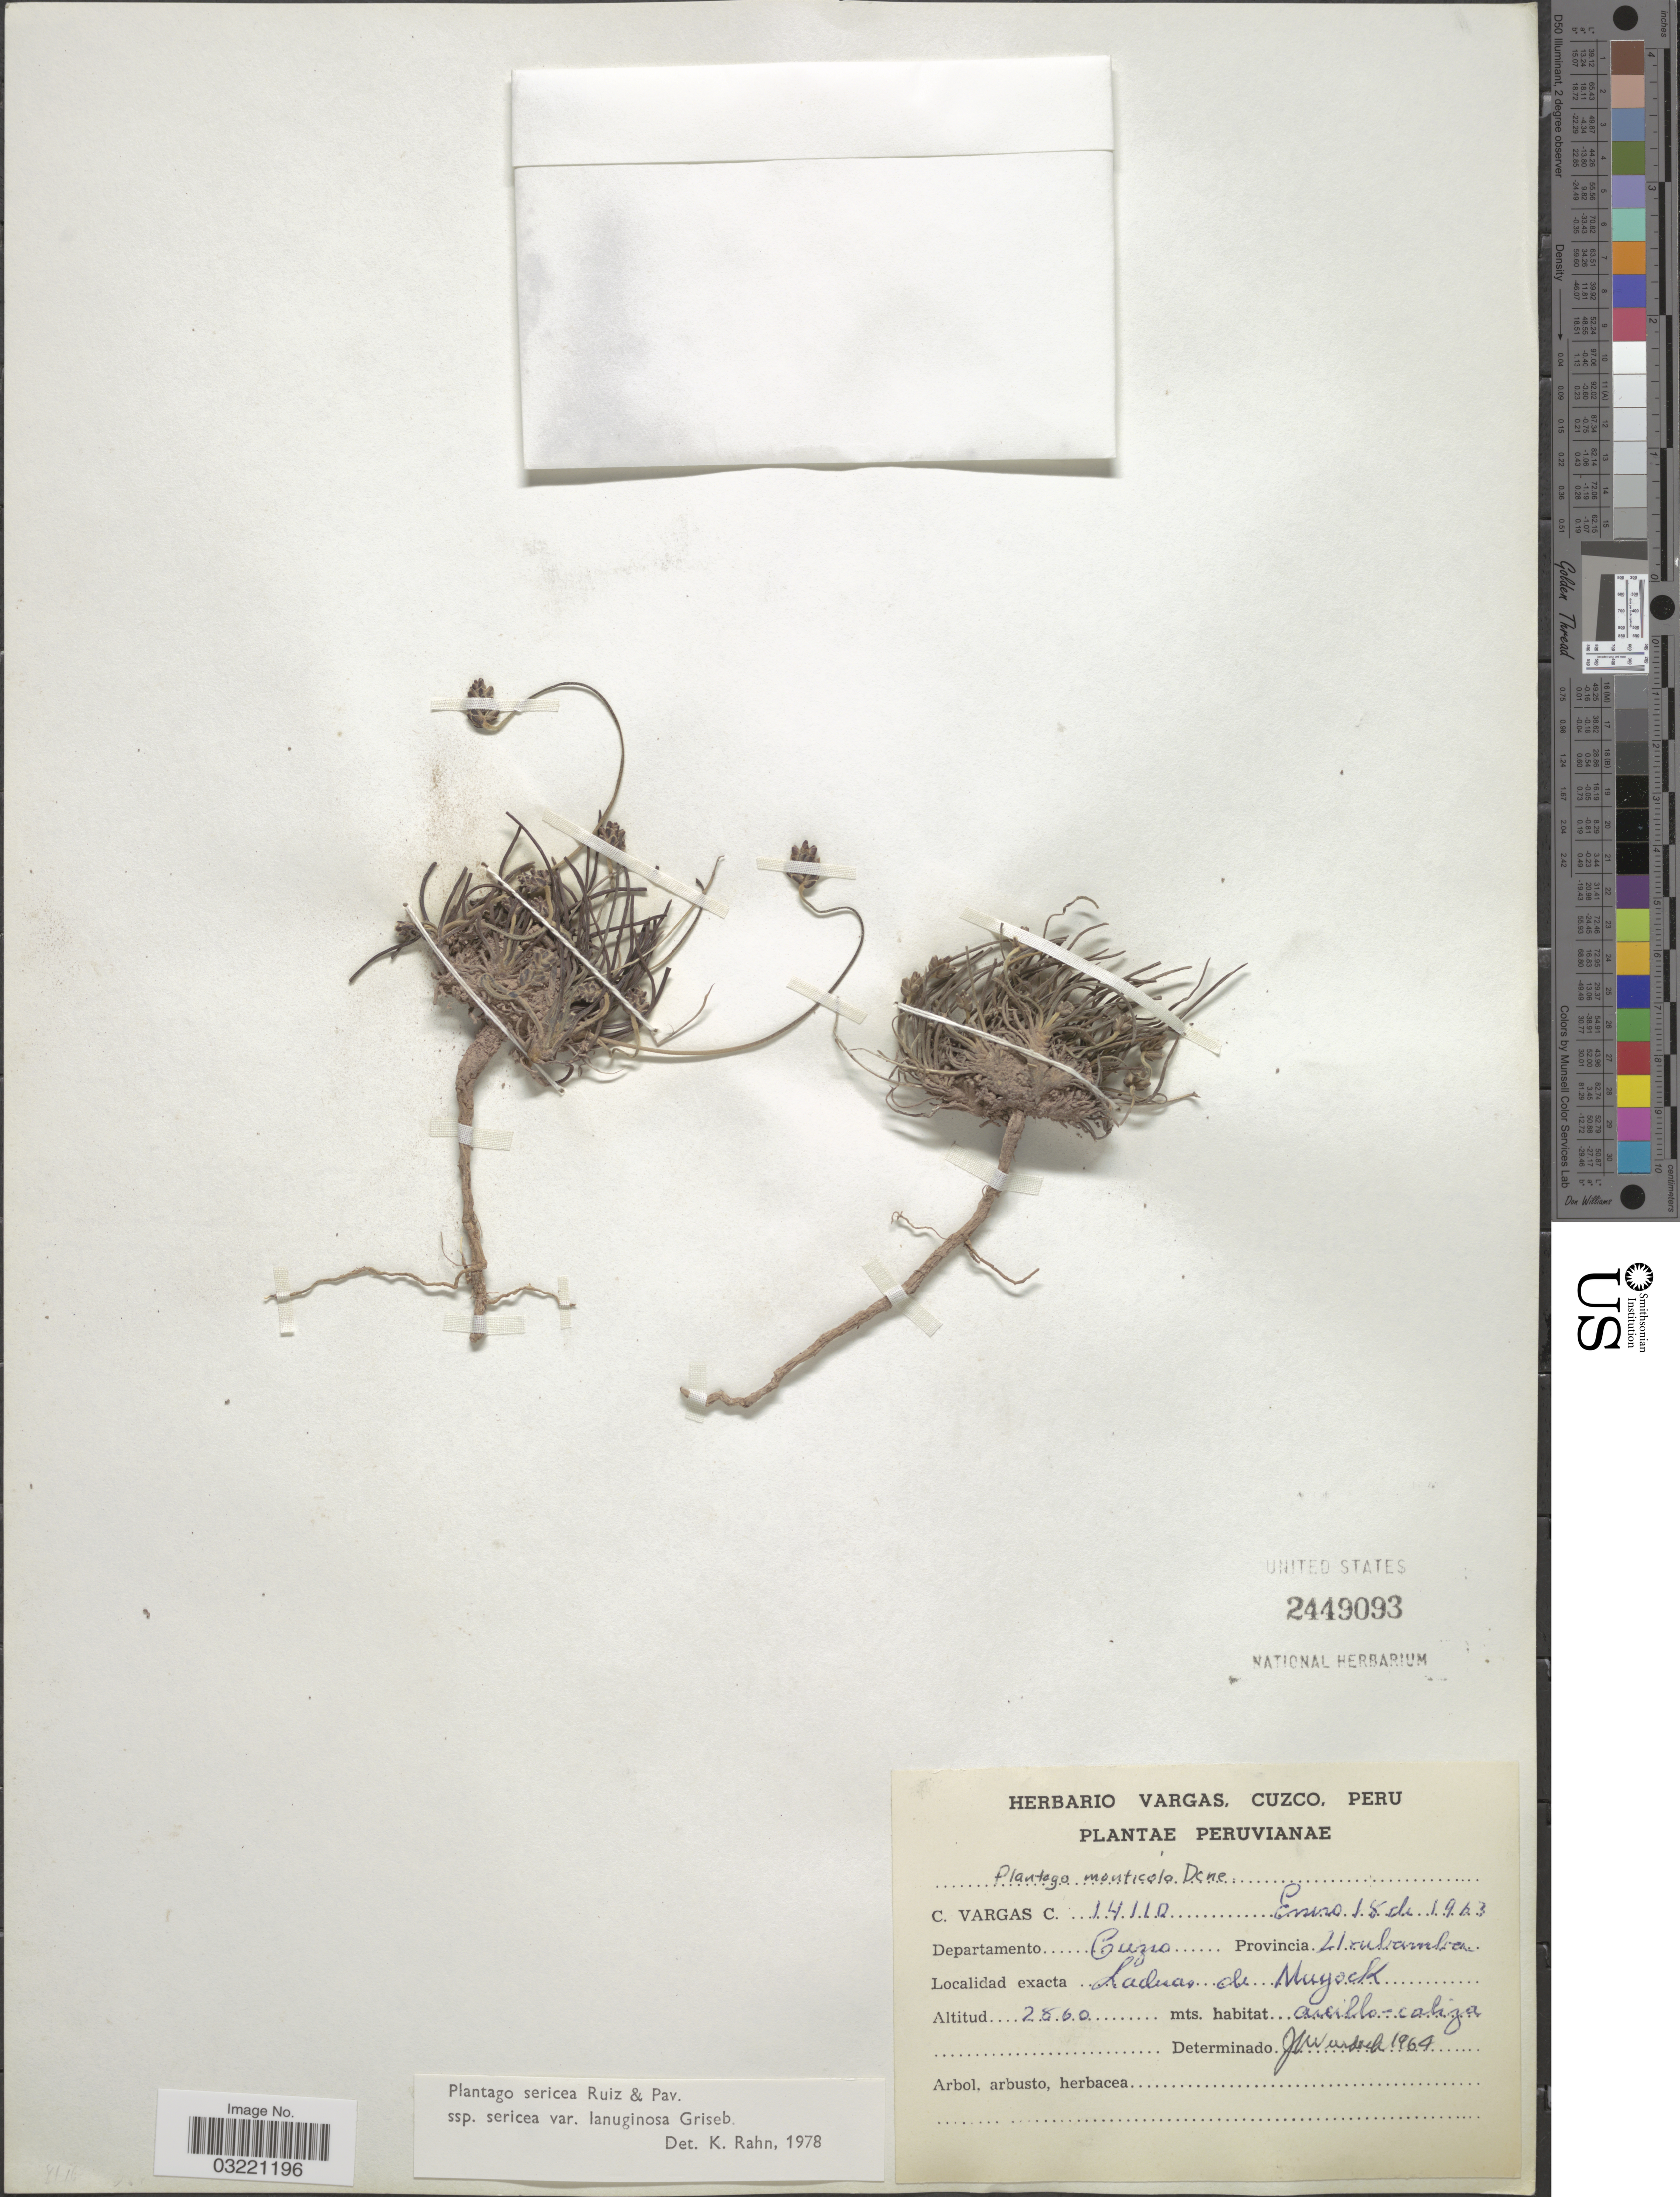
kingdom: Plantae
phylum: Tracheophyta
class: Magnoliopsida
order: Lamiales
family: Plantaginaceae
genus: Plantago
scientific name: Plantago sericea var. lanuginosa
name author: Griseb.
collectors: C. Vargas Calderón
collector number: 14110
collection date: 1963-01-18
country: Peru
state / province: Cusco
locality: Departamento Cuzco, Provincia Urubamba. Laderas de Mugock = Muyock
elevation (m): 2860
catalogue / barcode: US 2449093